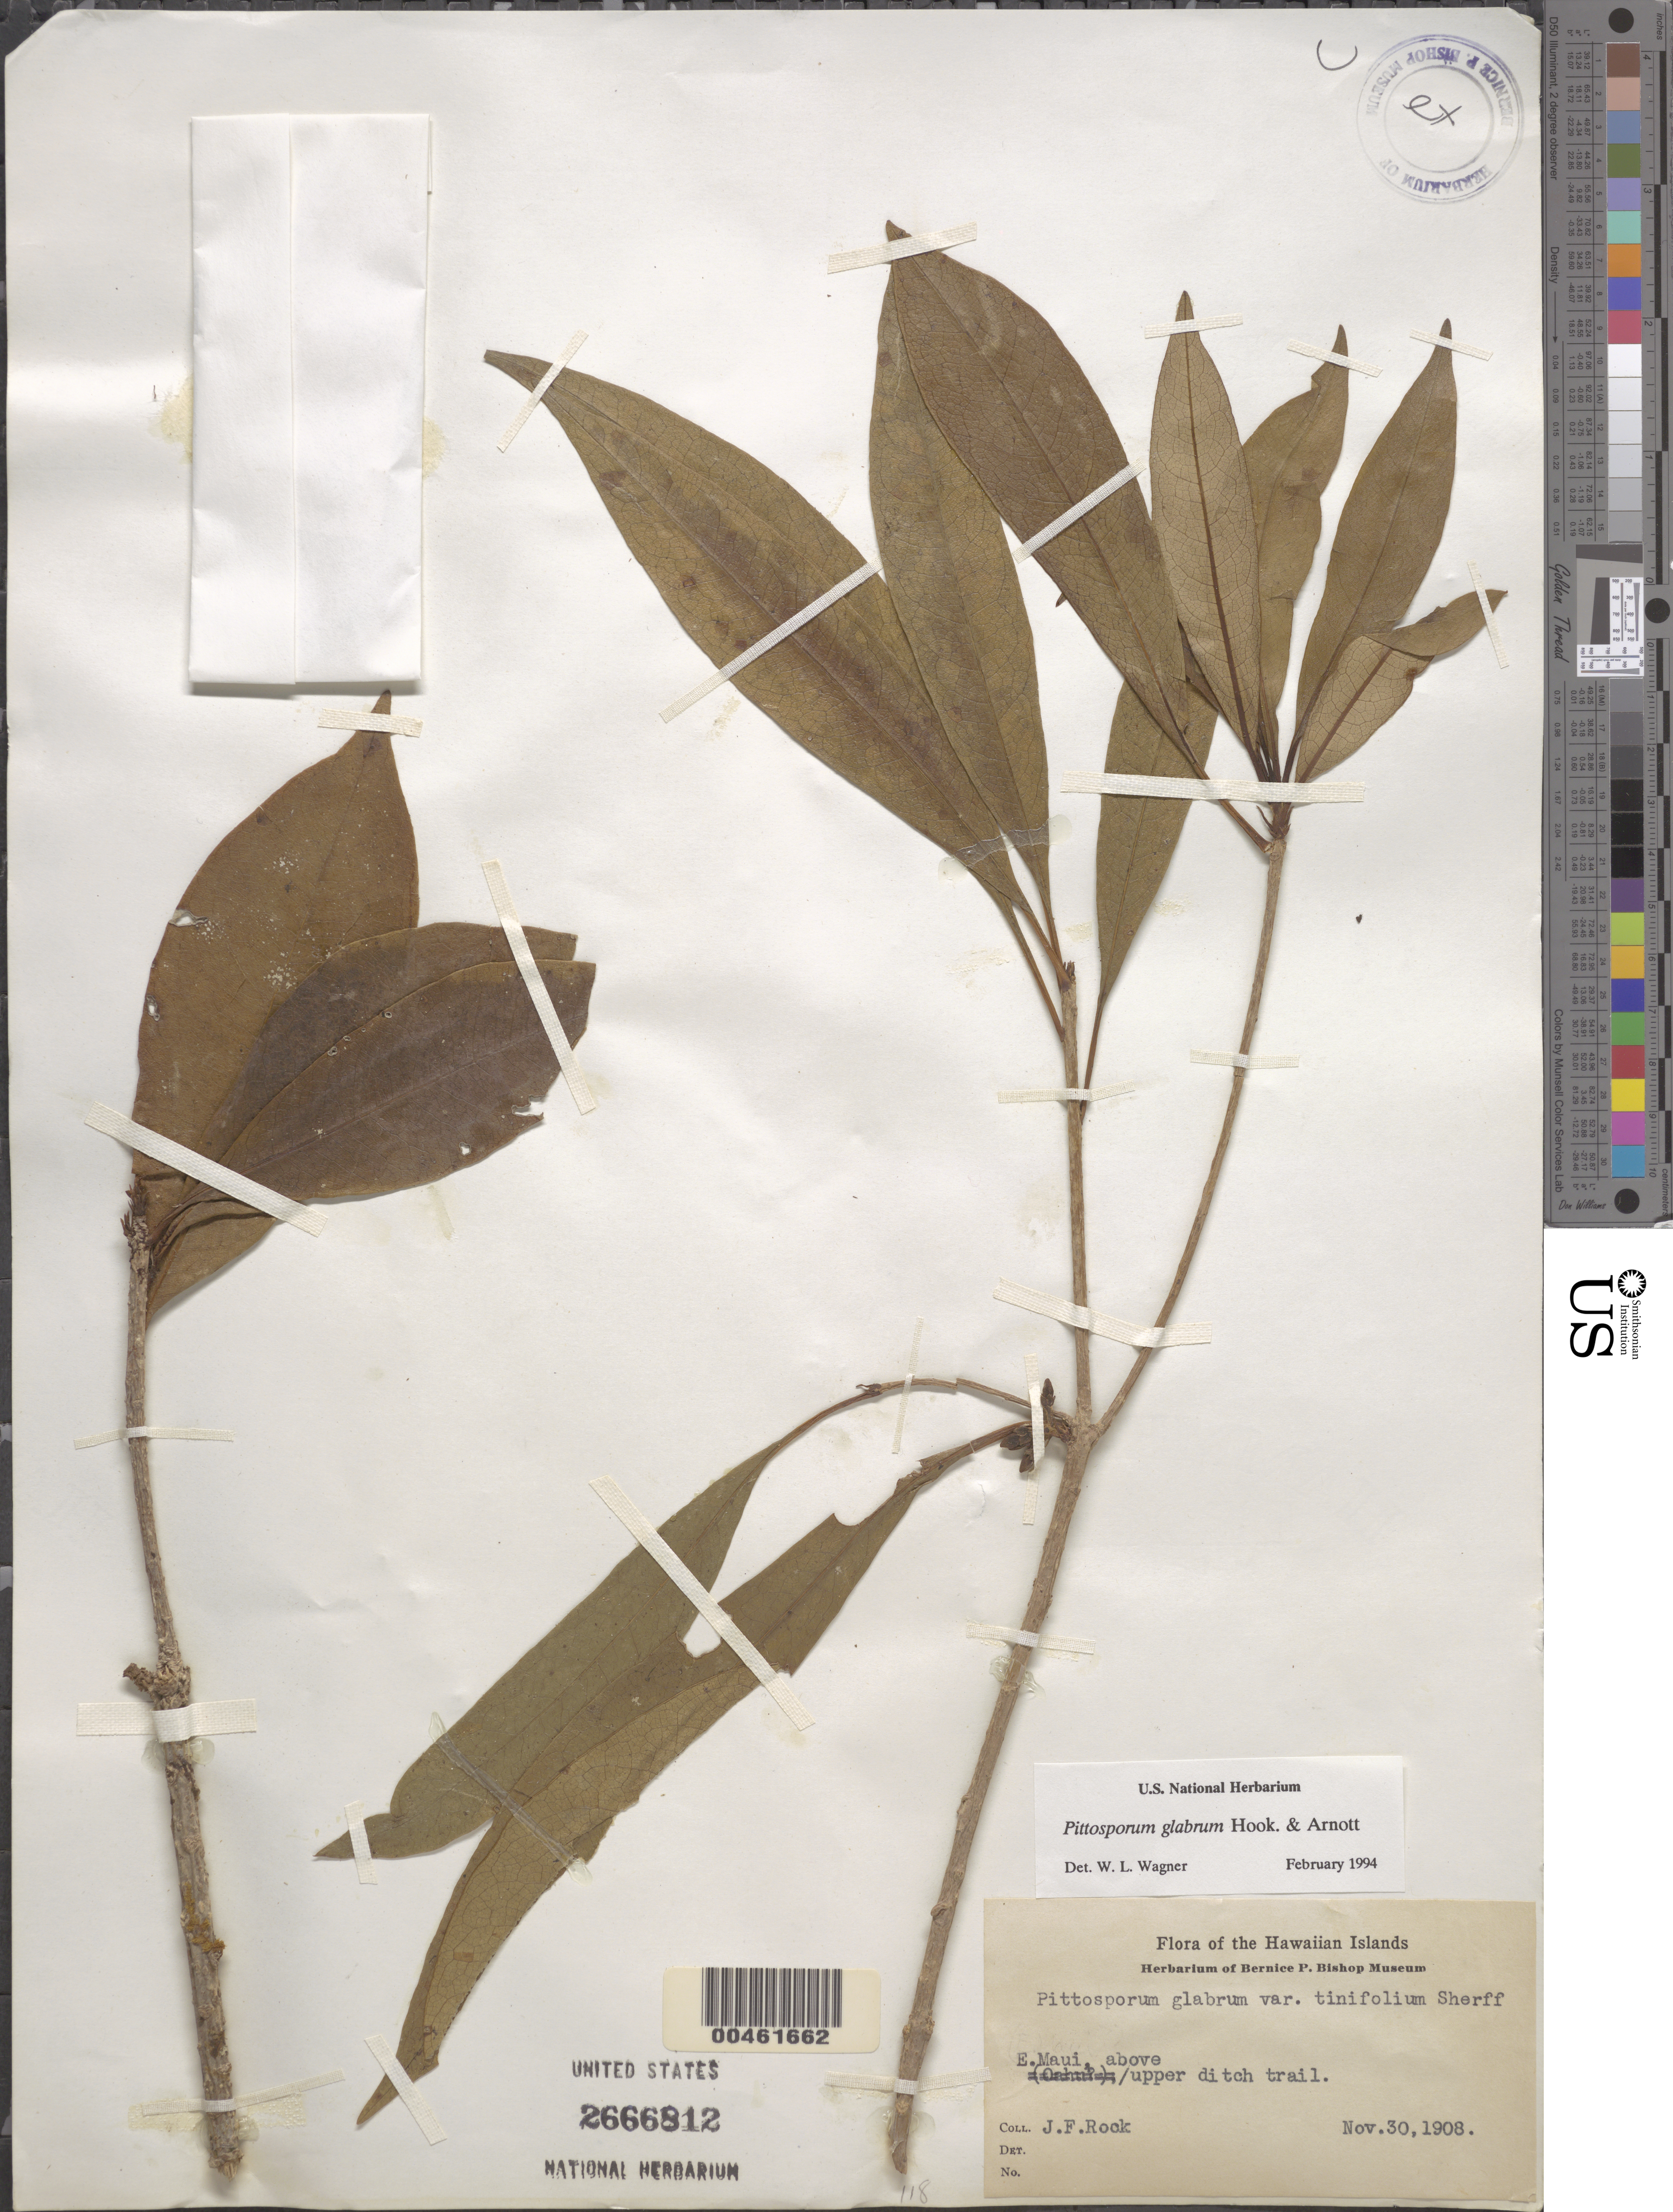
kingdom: Plantae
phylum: Tracheophyta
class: Magnoliopsida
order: Apiales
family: Pittosporaceae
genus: Pittosporum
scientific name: Pittosporum glabrum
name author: Hook. & Arn.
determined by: Wagner, W. L., (BOT), Smithsonian Institution - National Museum of Natural History (UNITED STATES)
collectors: J. F. Rock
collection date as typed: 30 Nov 1908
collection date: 1908-11-30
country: United States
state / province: Hawaii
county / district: Maui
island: Maui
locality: E Maui, above upper ditch trail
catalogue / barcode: US 2666812